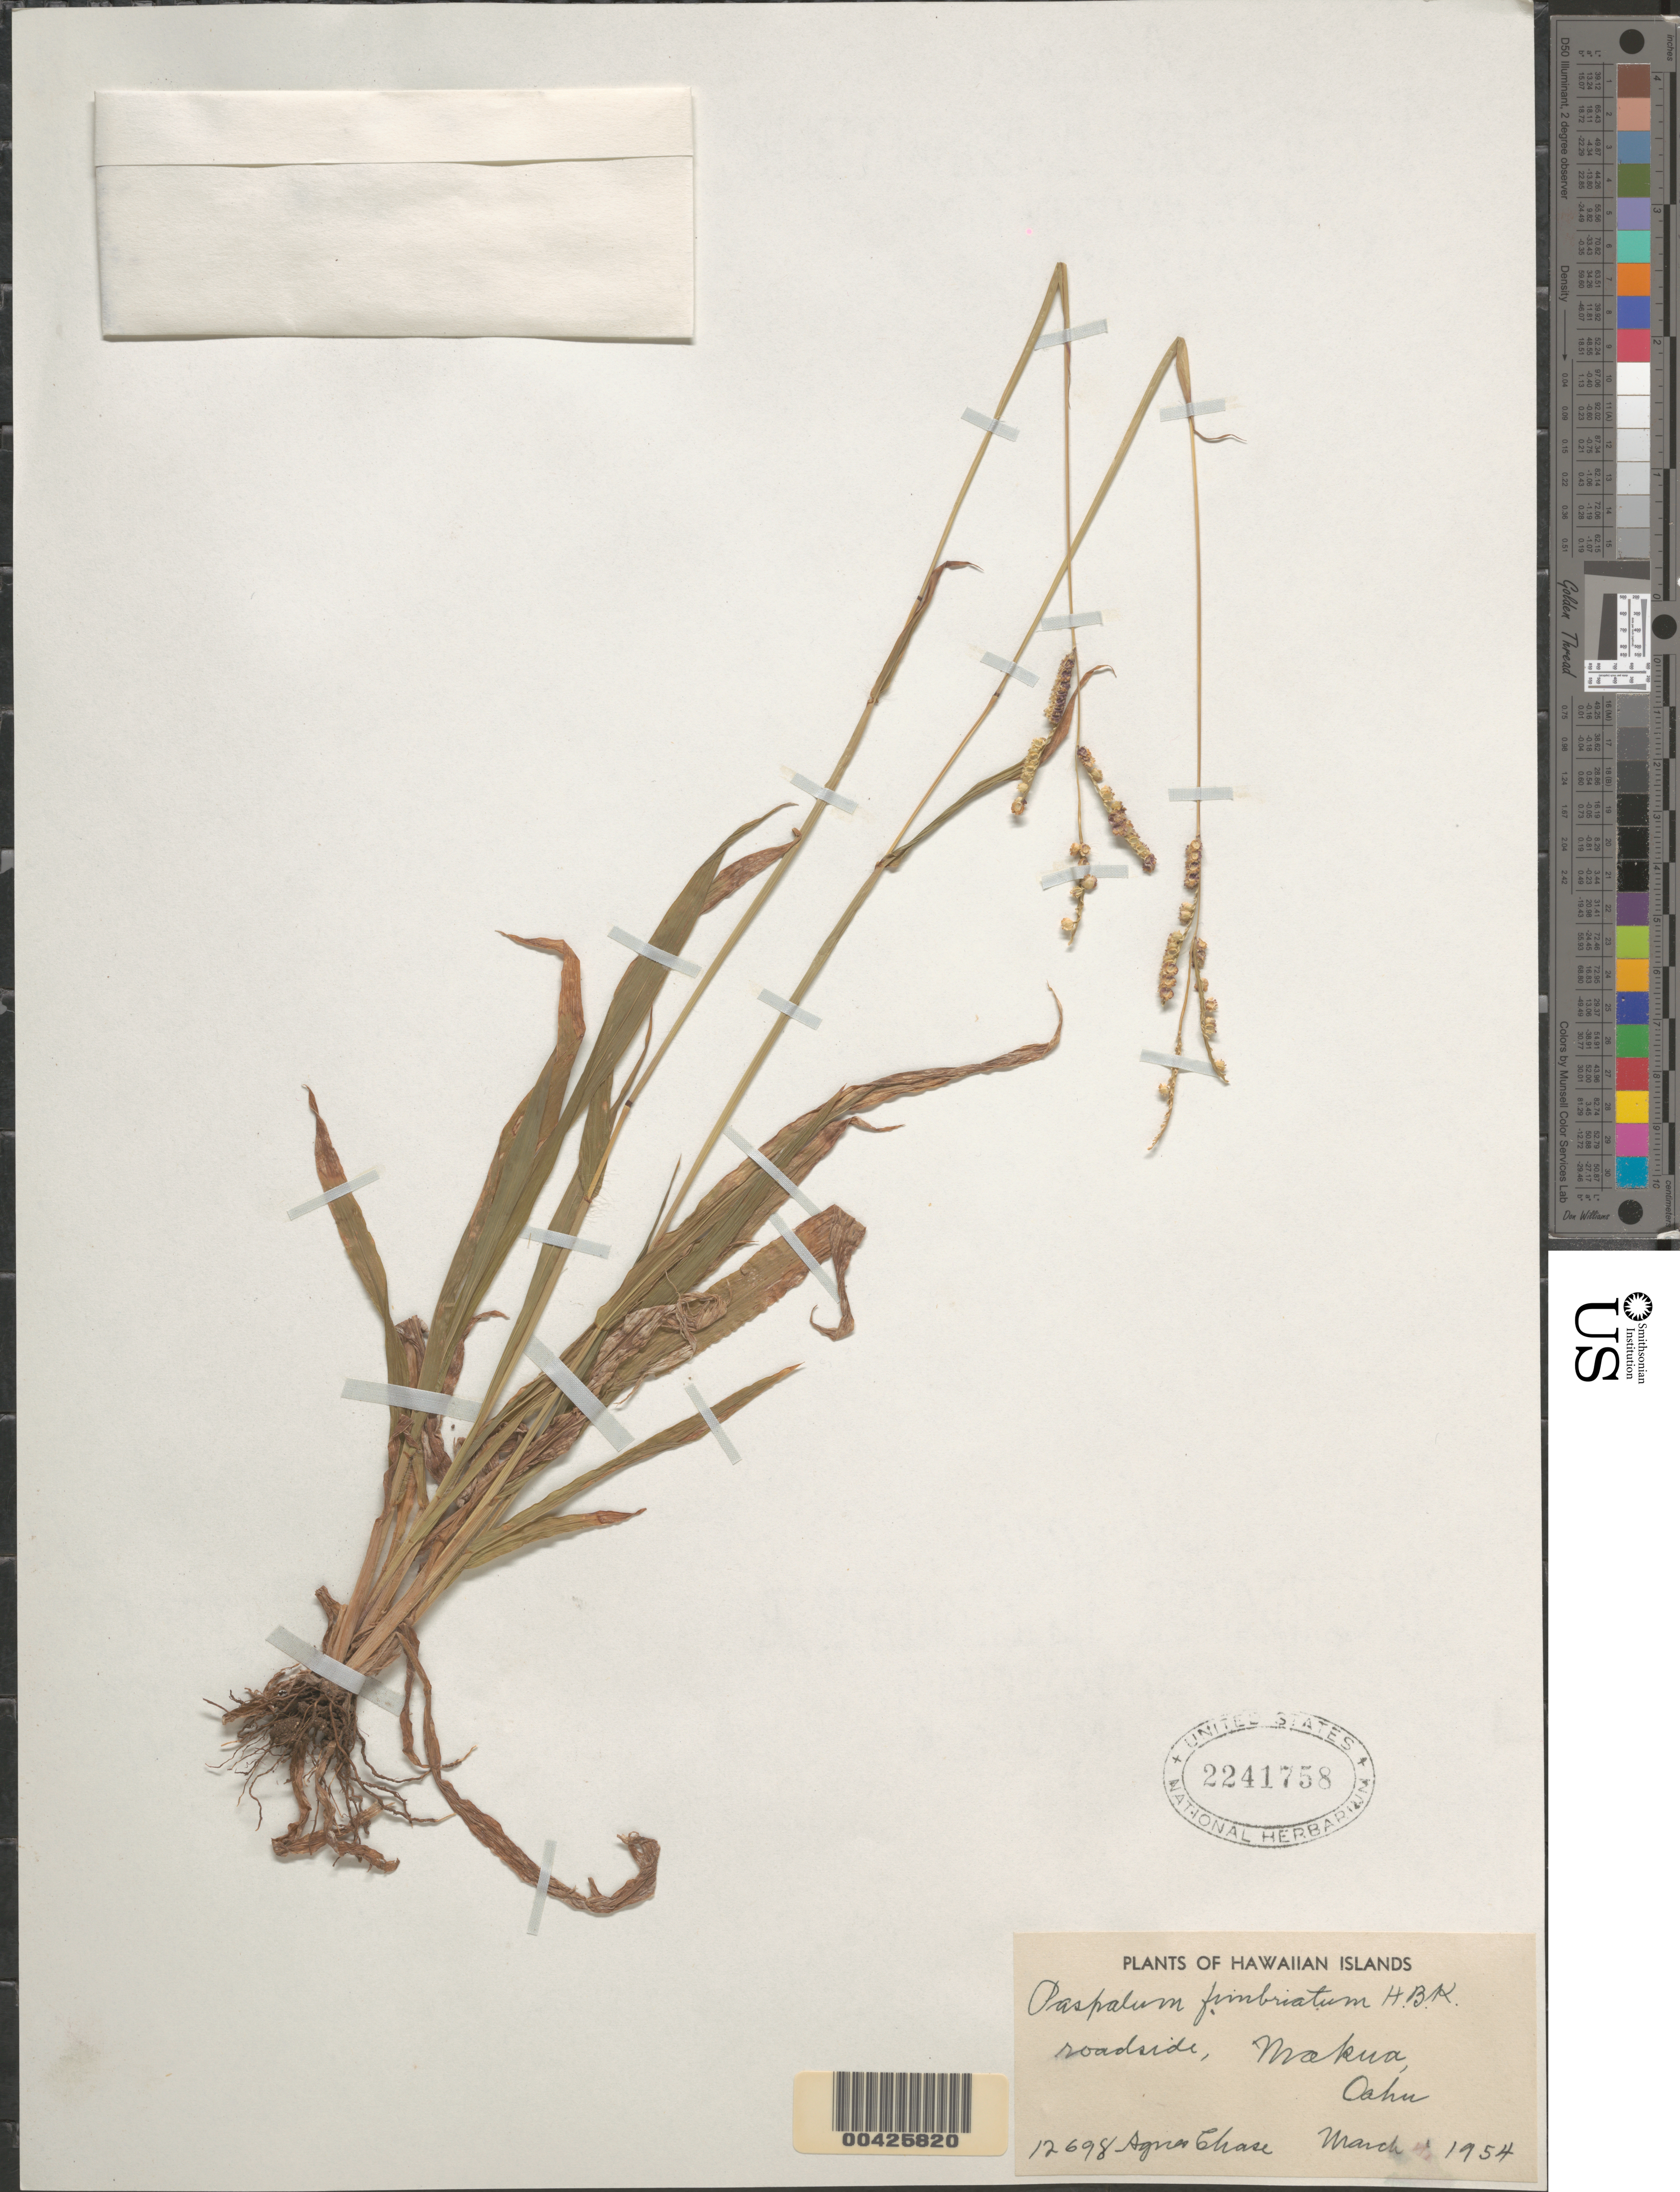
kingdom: Plantae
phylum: Tracheophyta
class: Liliopsida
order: Poales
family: Poaceae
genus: Paspalum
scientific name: Paspalum fimbriatum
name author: Kunth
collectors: A. Chase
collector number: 12698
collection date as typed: Mar 1954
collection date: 1954-03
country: United States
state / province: Hawaii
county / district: Honolulu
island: Oahu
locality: Makua, roadside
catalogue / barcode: US 2241758